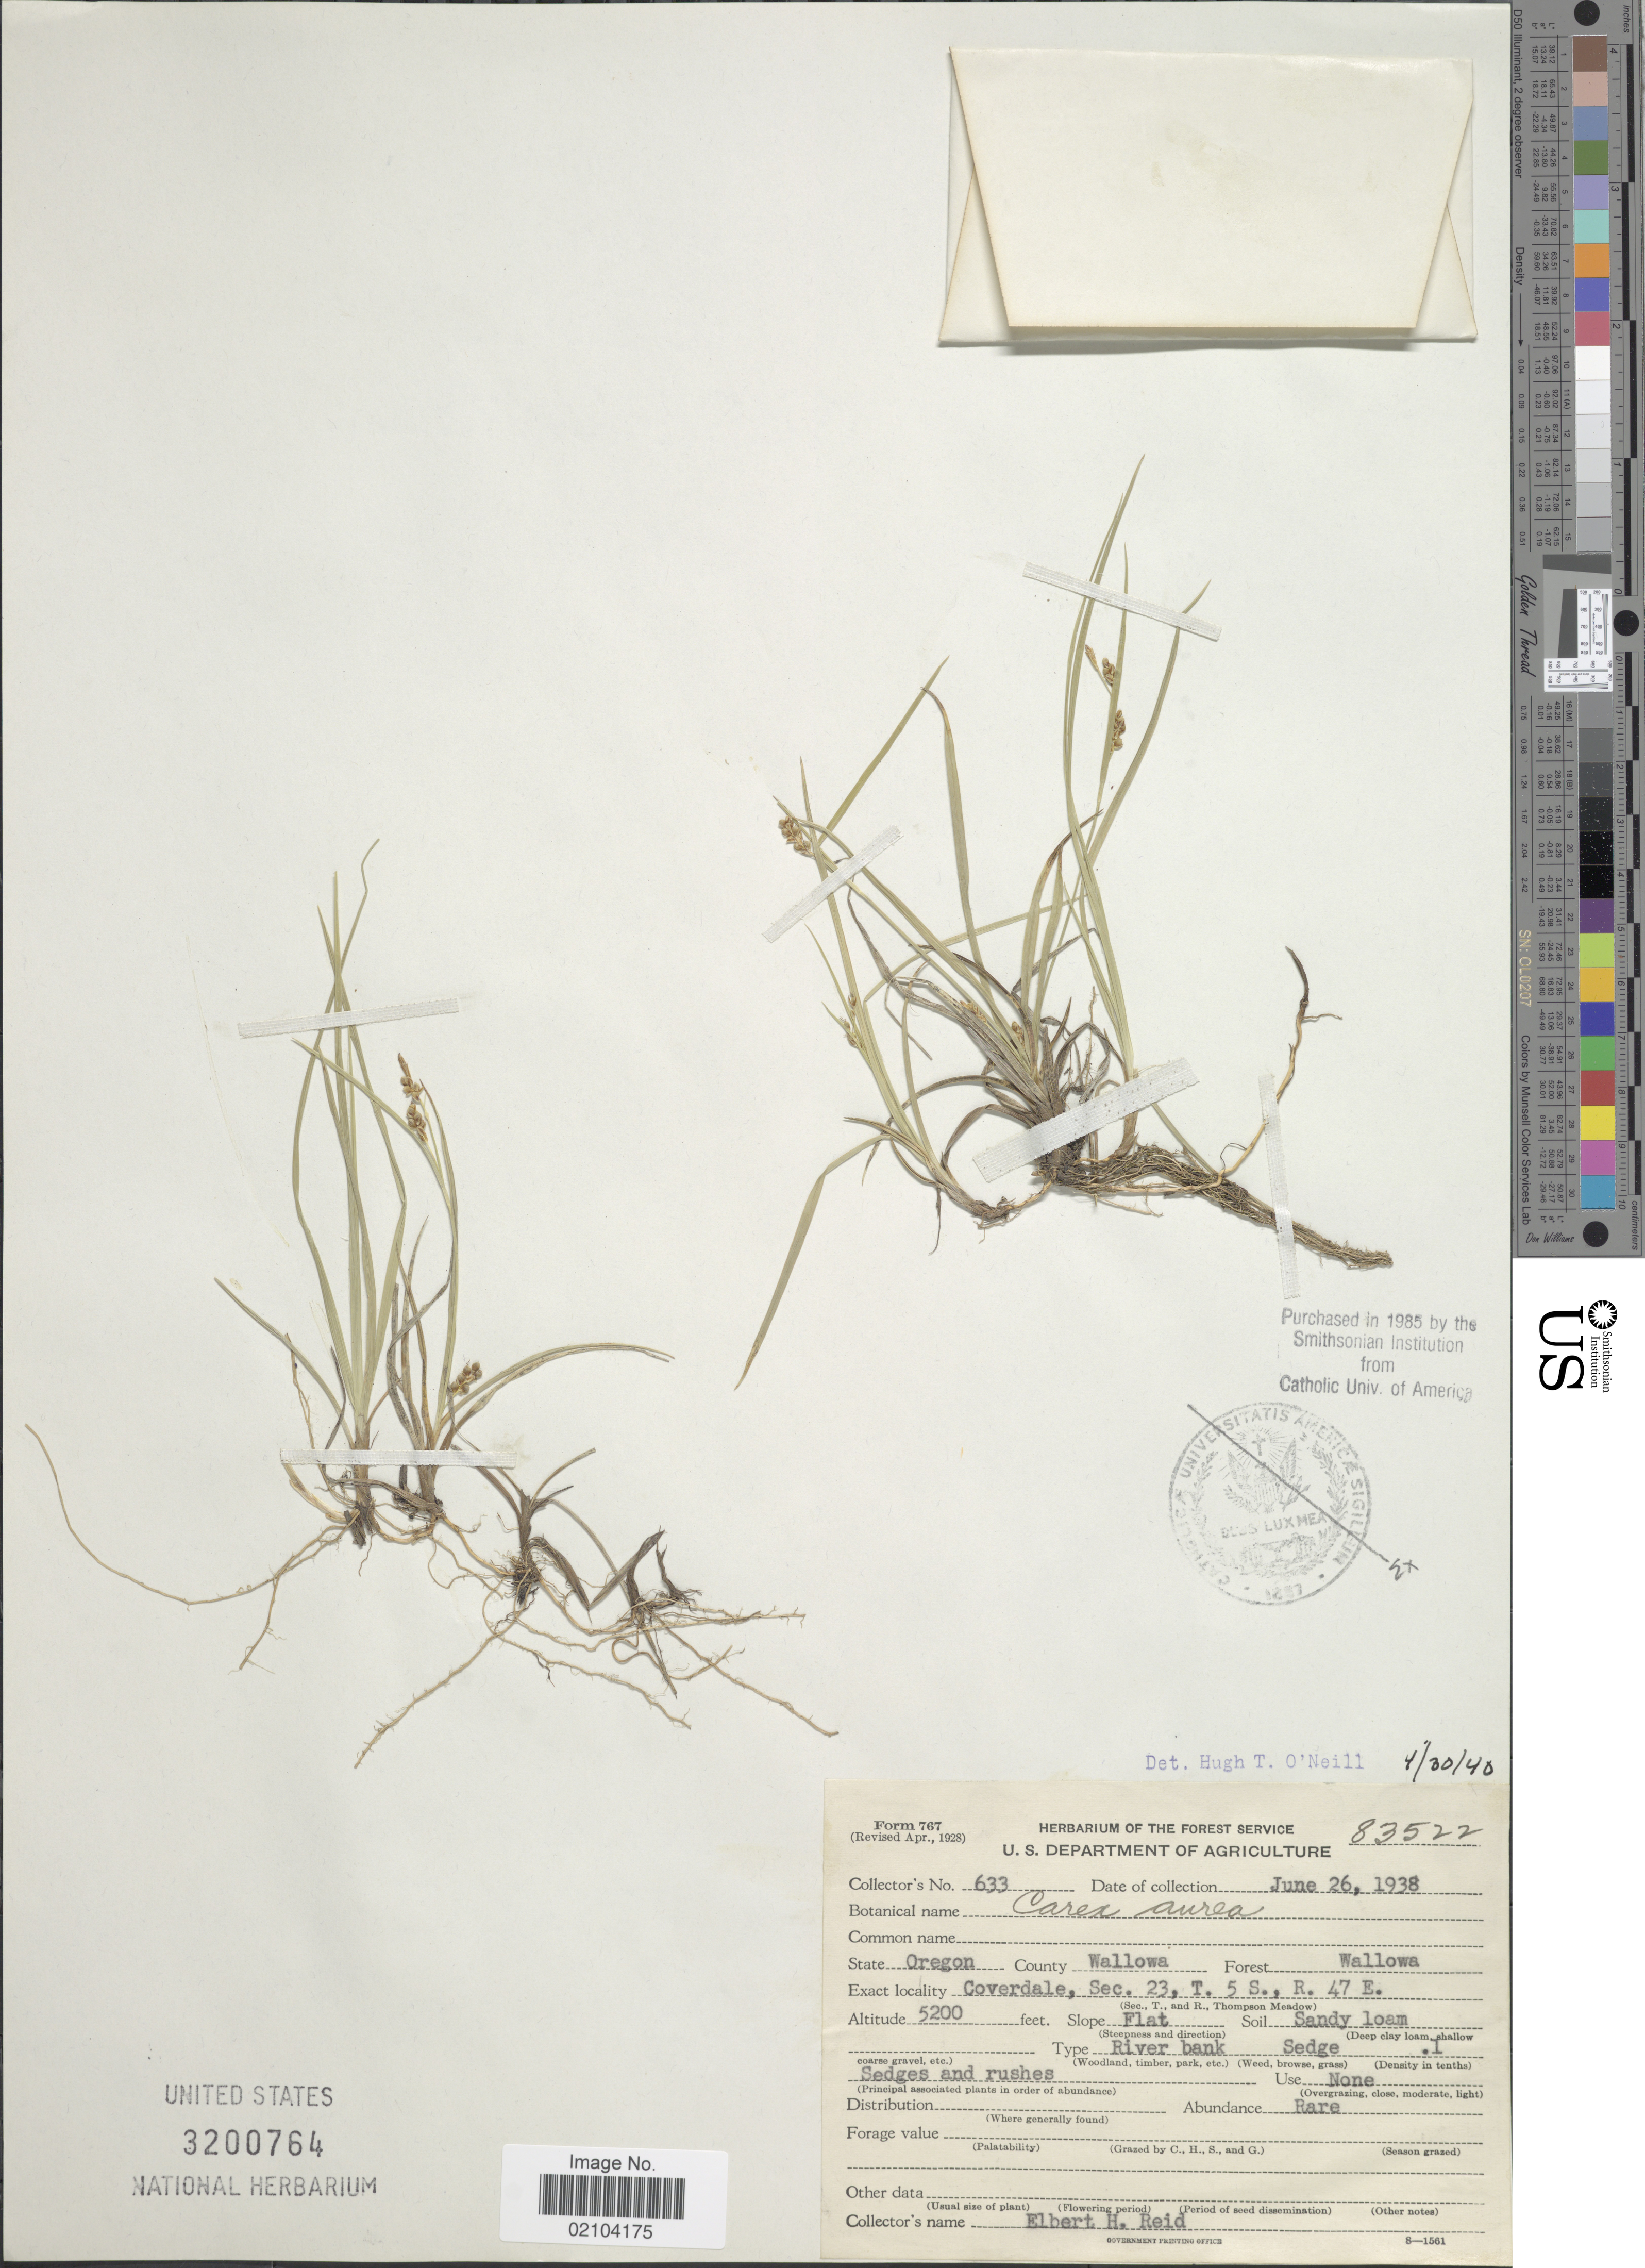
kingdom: Plantae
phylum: Tracheophyta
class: Liliopsida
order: Poales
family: Cyperaceae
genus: Carex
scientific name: Carex aurea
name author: Nutt.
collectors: E. Reid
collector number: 633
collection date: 1938-06-26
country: United States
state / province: Oregon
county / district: Wallowa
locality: County Wallowa, Forest Wallowa. Coverdale, Sec. 23, T. 5 S., R. 47 E.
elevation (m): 1585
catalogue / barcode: US 3200764